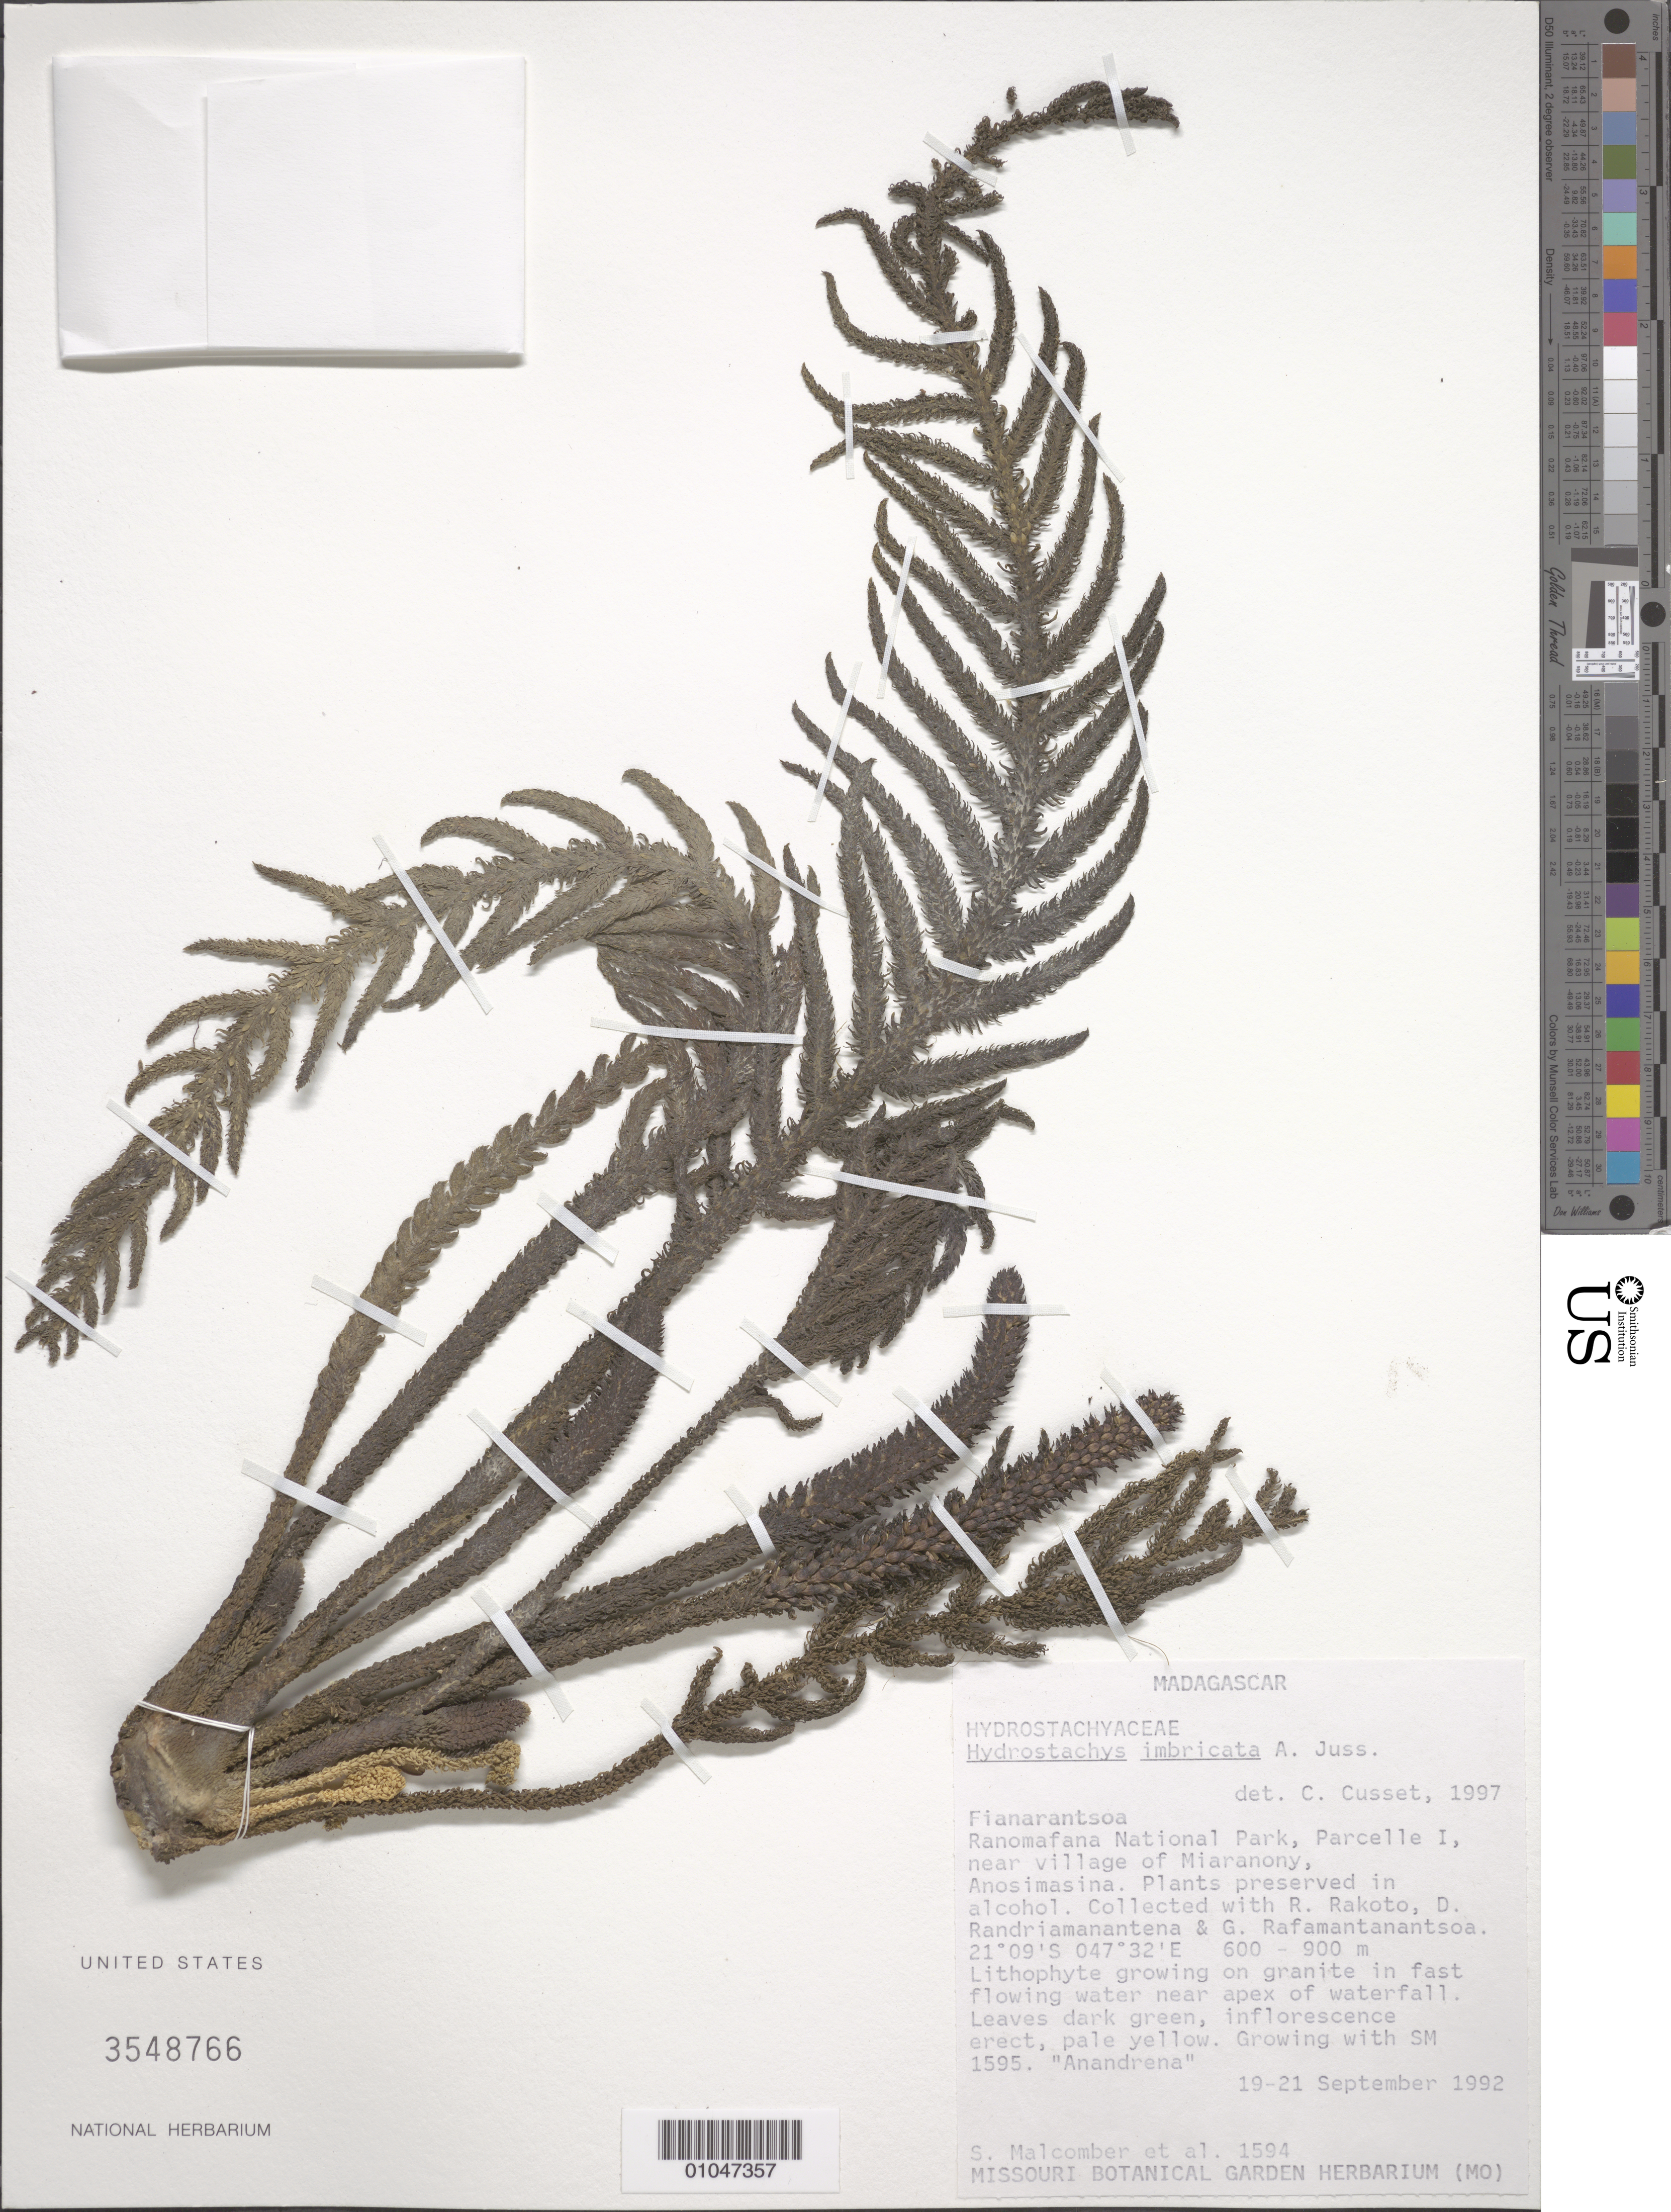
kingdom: Plantae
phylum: Tracheophyta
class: Magnoliopsida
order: Cornales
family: Hydrostachyaceae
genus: Hydrostachys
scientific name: Hydrostachys imbricata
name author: A. Juss.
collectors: S. T. Malcomber et al.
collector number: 1594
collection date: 1992-09-19/1992-09-22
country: Madagascar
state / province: Vatovavy Fitovinany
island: Madagascar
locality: Near village in Miaranony, Anosimasina, Ranomafana National Park, Parcelle I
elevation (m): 600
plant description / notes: Fruit temporarily sampled for micro-CT scanning.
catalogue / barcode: US 3548766